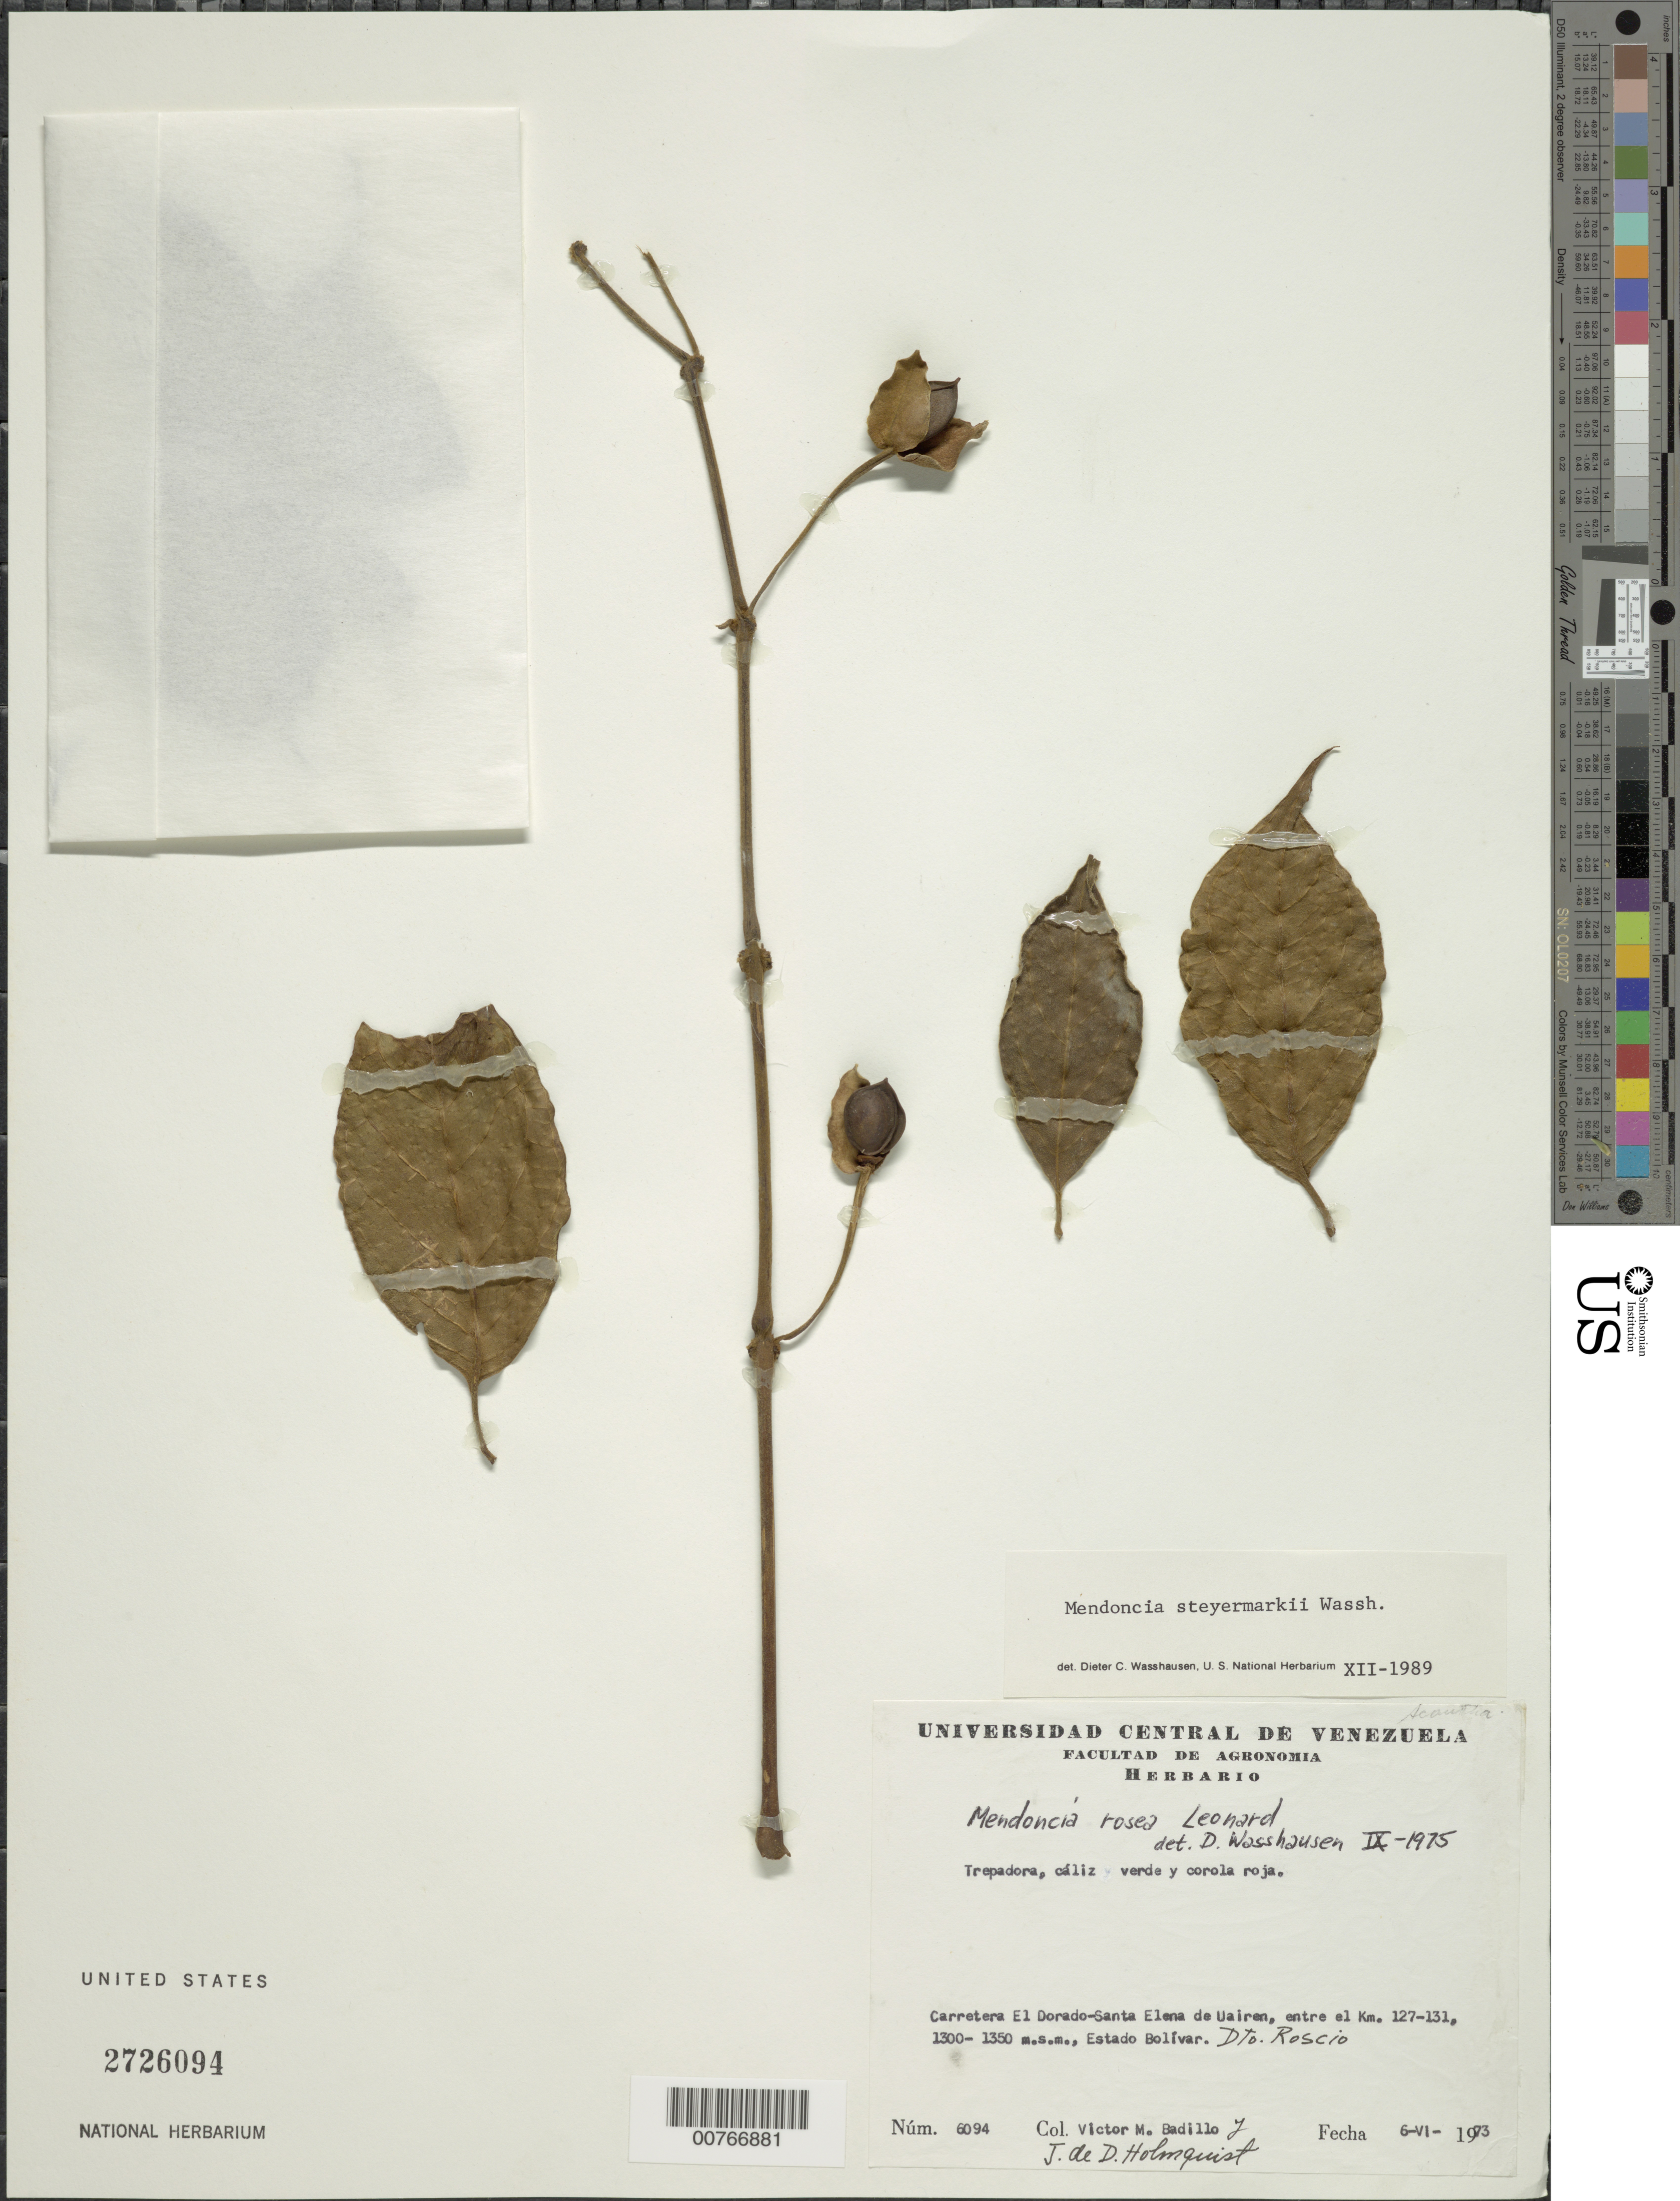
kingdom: Plantae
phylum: Tracheophyta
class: Magnoliopsida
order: Lamiales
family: Acanthaceae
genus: Mendoncia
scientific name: Mendoncia steyermarkii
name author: Wassh.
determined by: Wasshausen, Dieter C., (BOT), Smithsonian Institution - National Museum of Natural History (UNITED STATES)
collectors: V. Badillo & J. Holmquist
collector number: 6094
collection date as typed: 6-Jun-73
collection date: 1973-06-06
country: Venezuela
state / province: Bolívar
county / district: Roscio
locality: Carretera El Dorado - Santa Elena de Uairen, entre el km. 127-131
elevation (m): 1300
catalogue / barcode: US 2726094